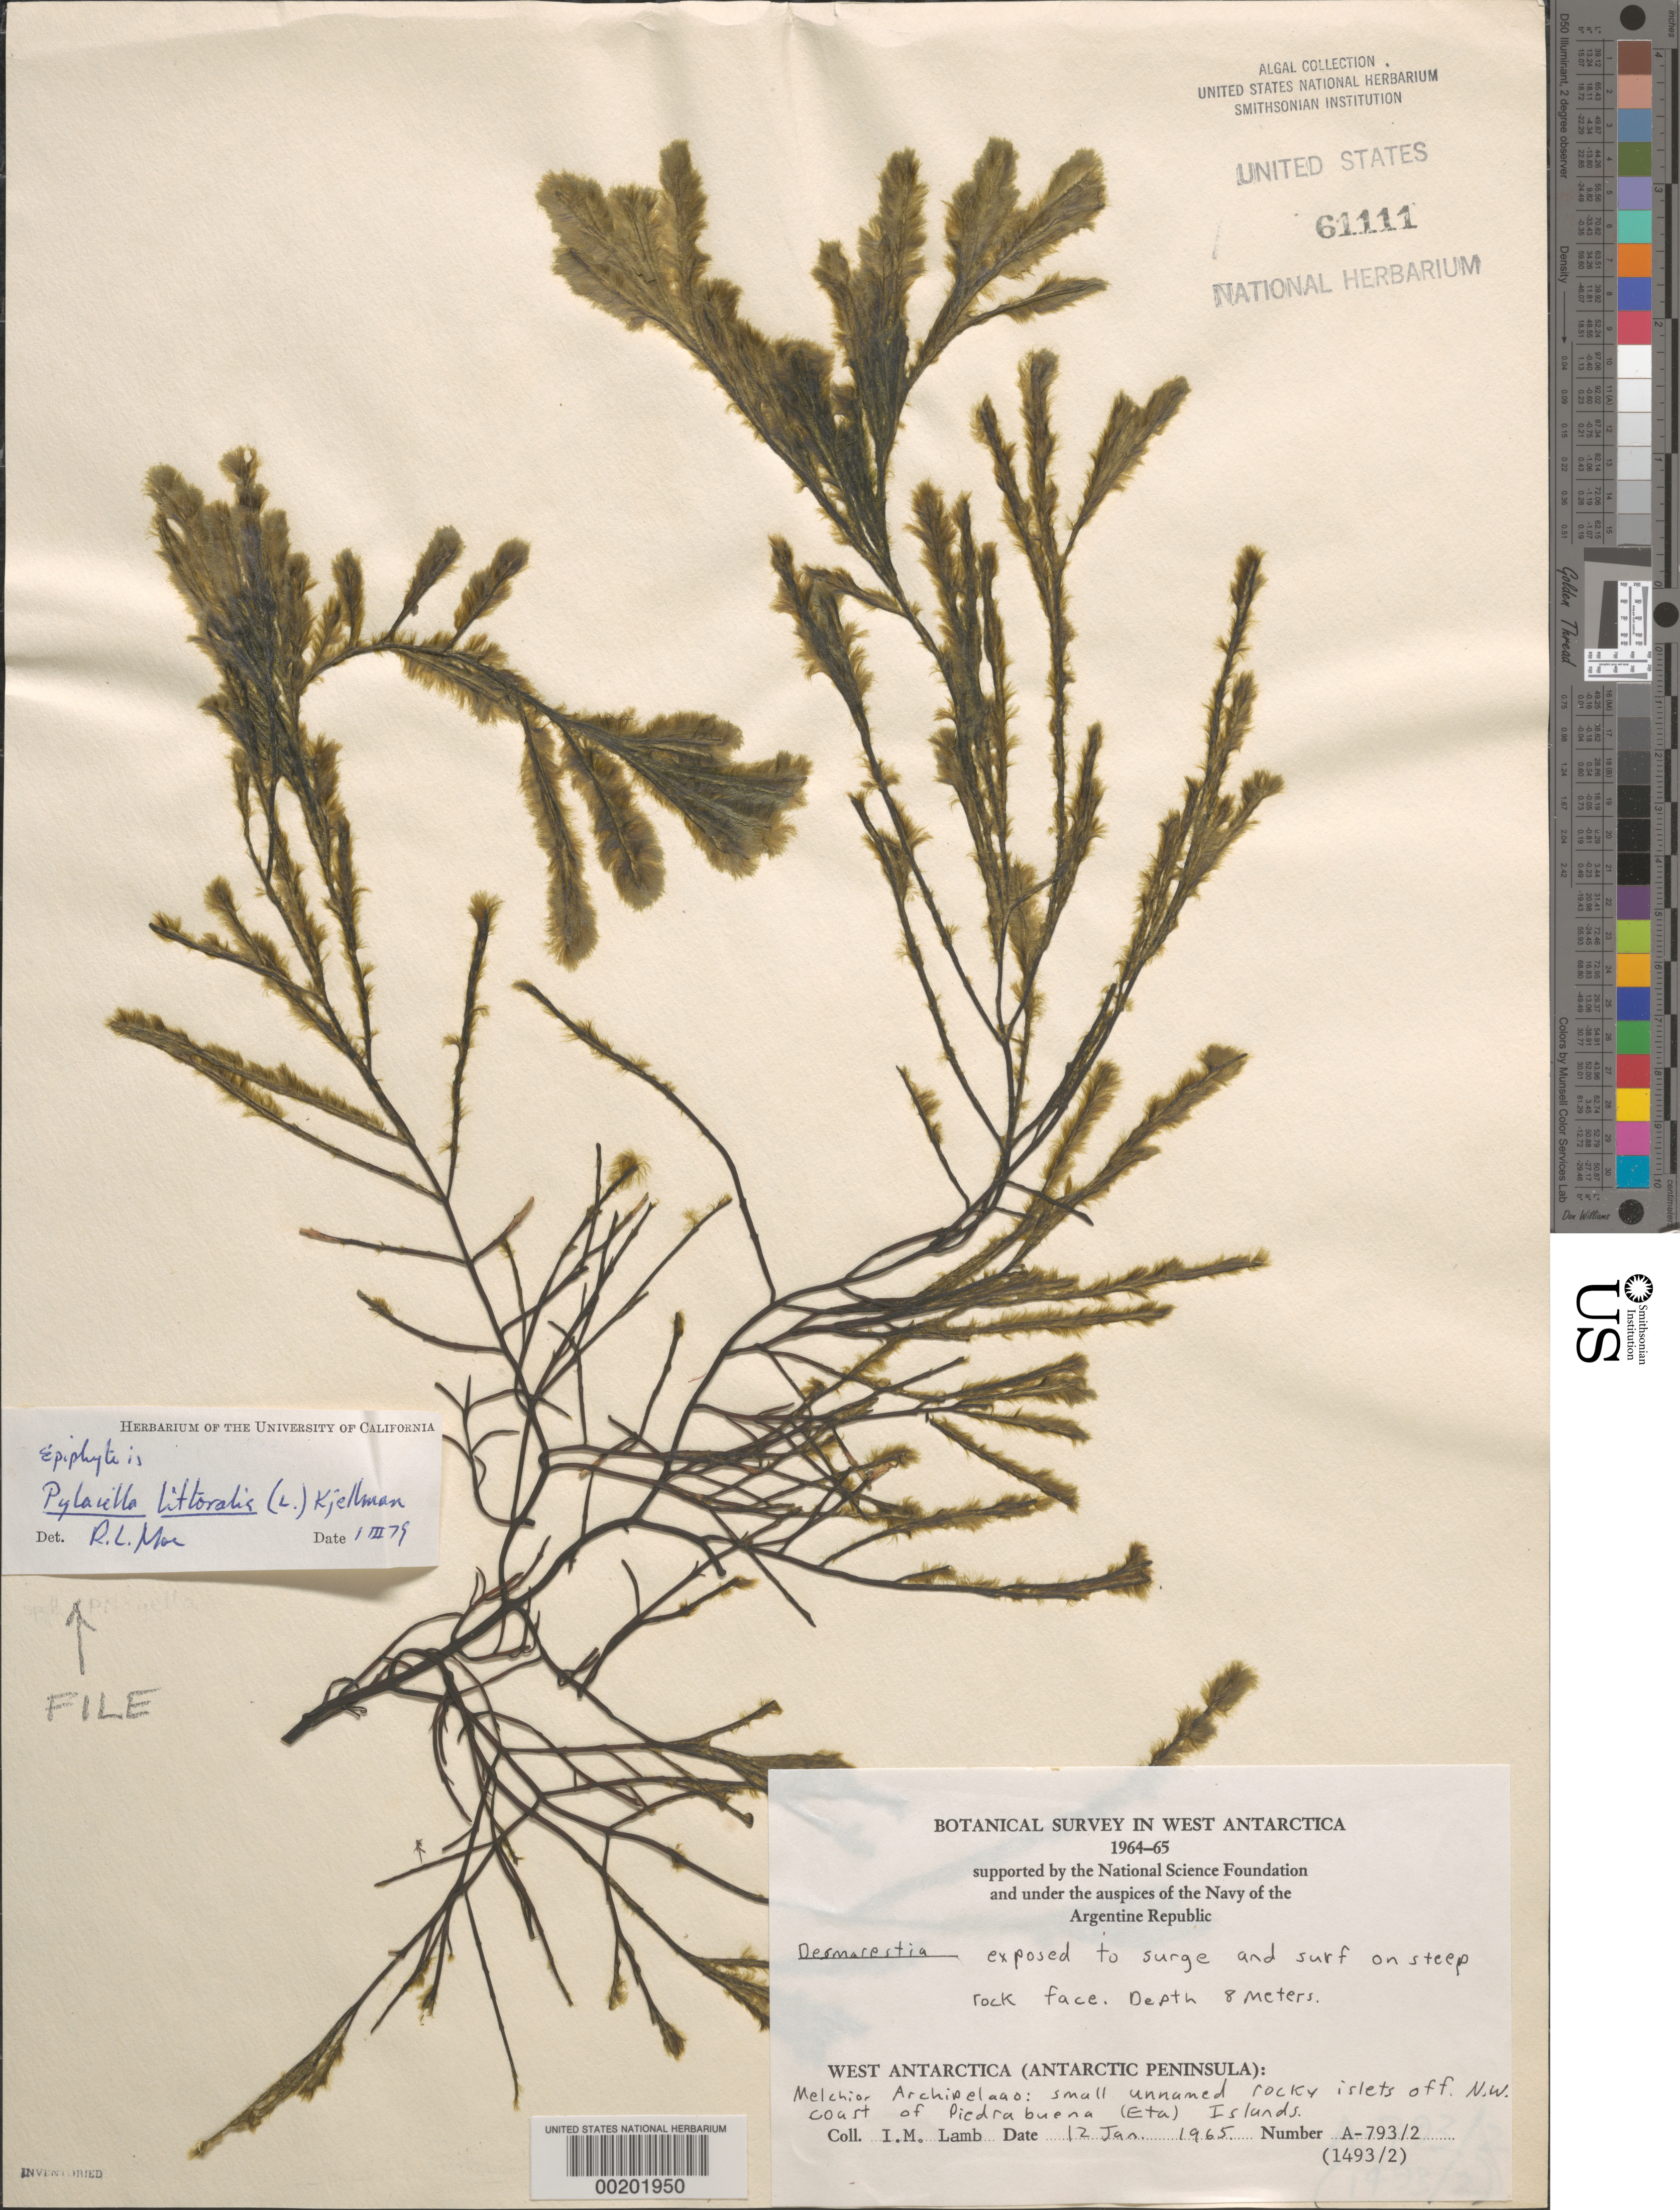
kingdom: Chromista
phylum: Ochrophyta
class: Phaeophyceae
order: Ectocarpales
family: Acinetosporaceae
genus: Pylaiella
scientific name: Pylaiella litoralis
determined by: Moe, R. L.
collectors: I. M. Lamb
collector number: A-793-2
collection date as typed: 12 Jan 1965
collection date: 1965-01-12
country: Antarctica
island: Melchior Islands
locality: Rocky Islets off Eta Island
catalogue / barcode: US 61111